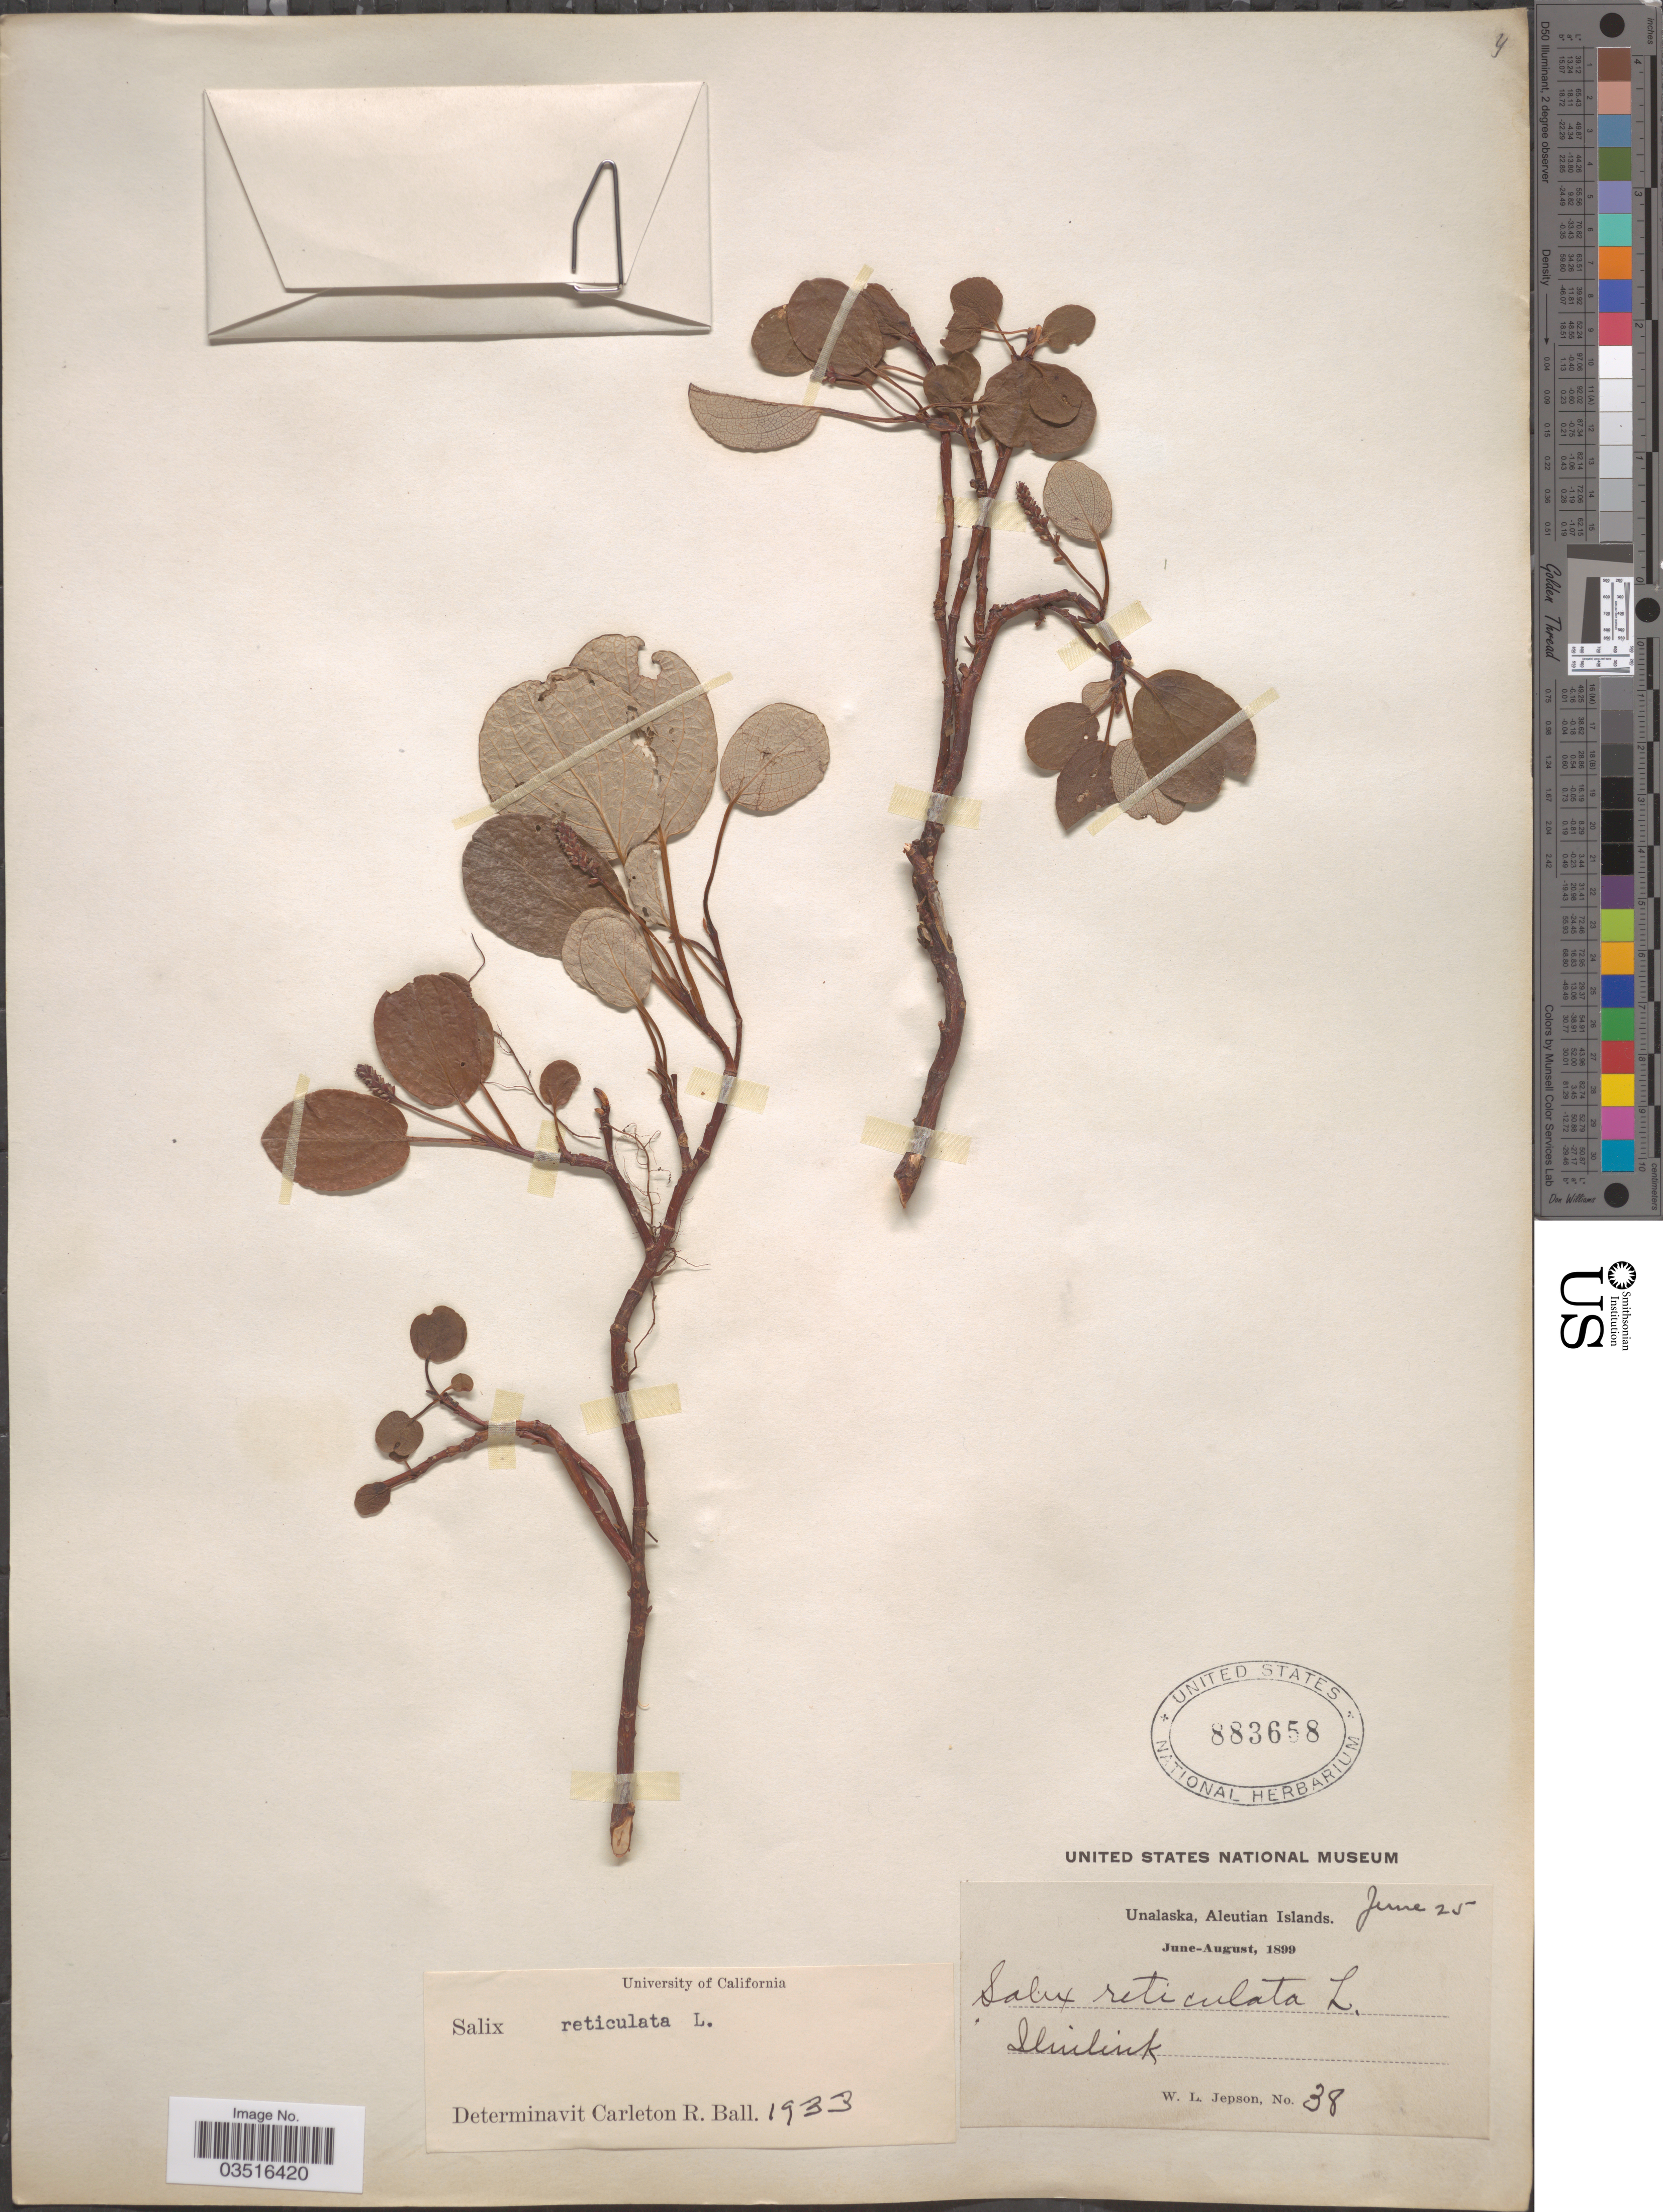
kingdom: Plantae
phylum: Tracheophyta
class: Magnoliopsida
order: Malpighiales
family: Salicaceae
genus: Salix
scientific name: Salix reticulata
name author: L.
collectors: W. L. Jepson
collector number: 38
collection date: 1899-06-25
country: United States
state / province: Alaska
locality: Unalaska, Aleutian Islands. Iliuliuk.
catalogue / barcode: US 883658